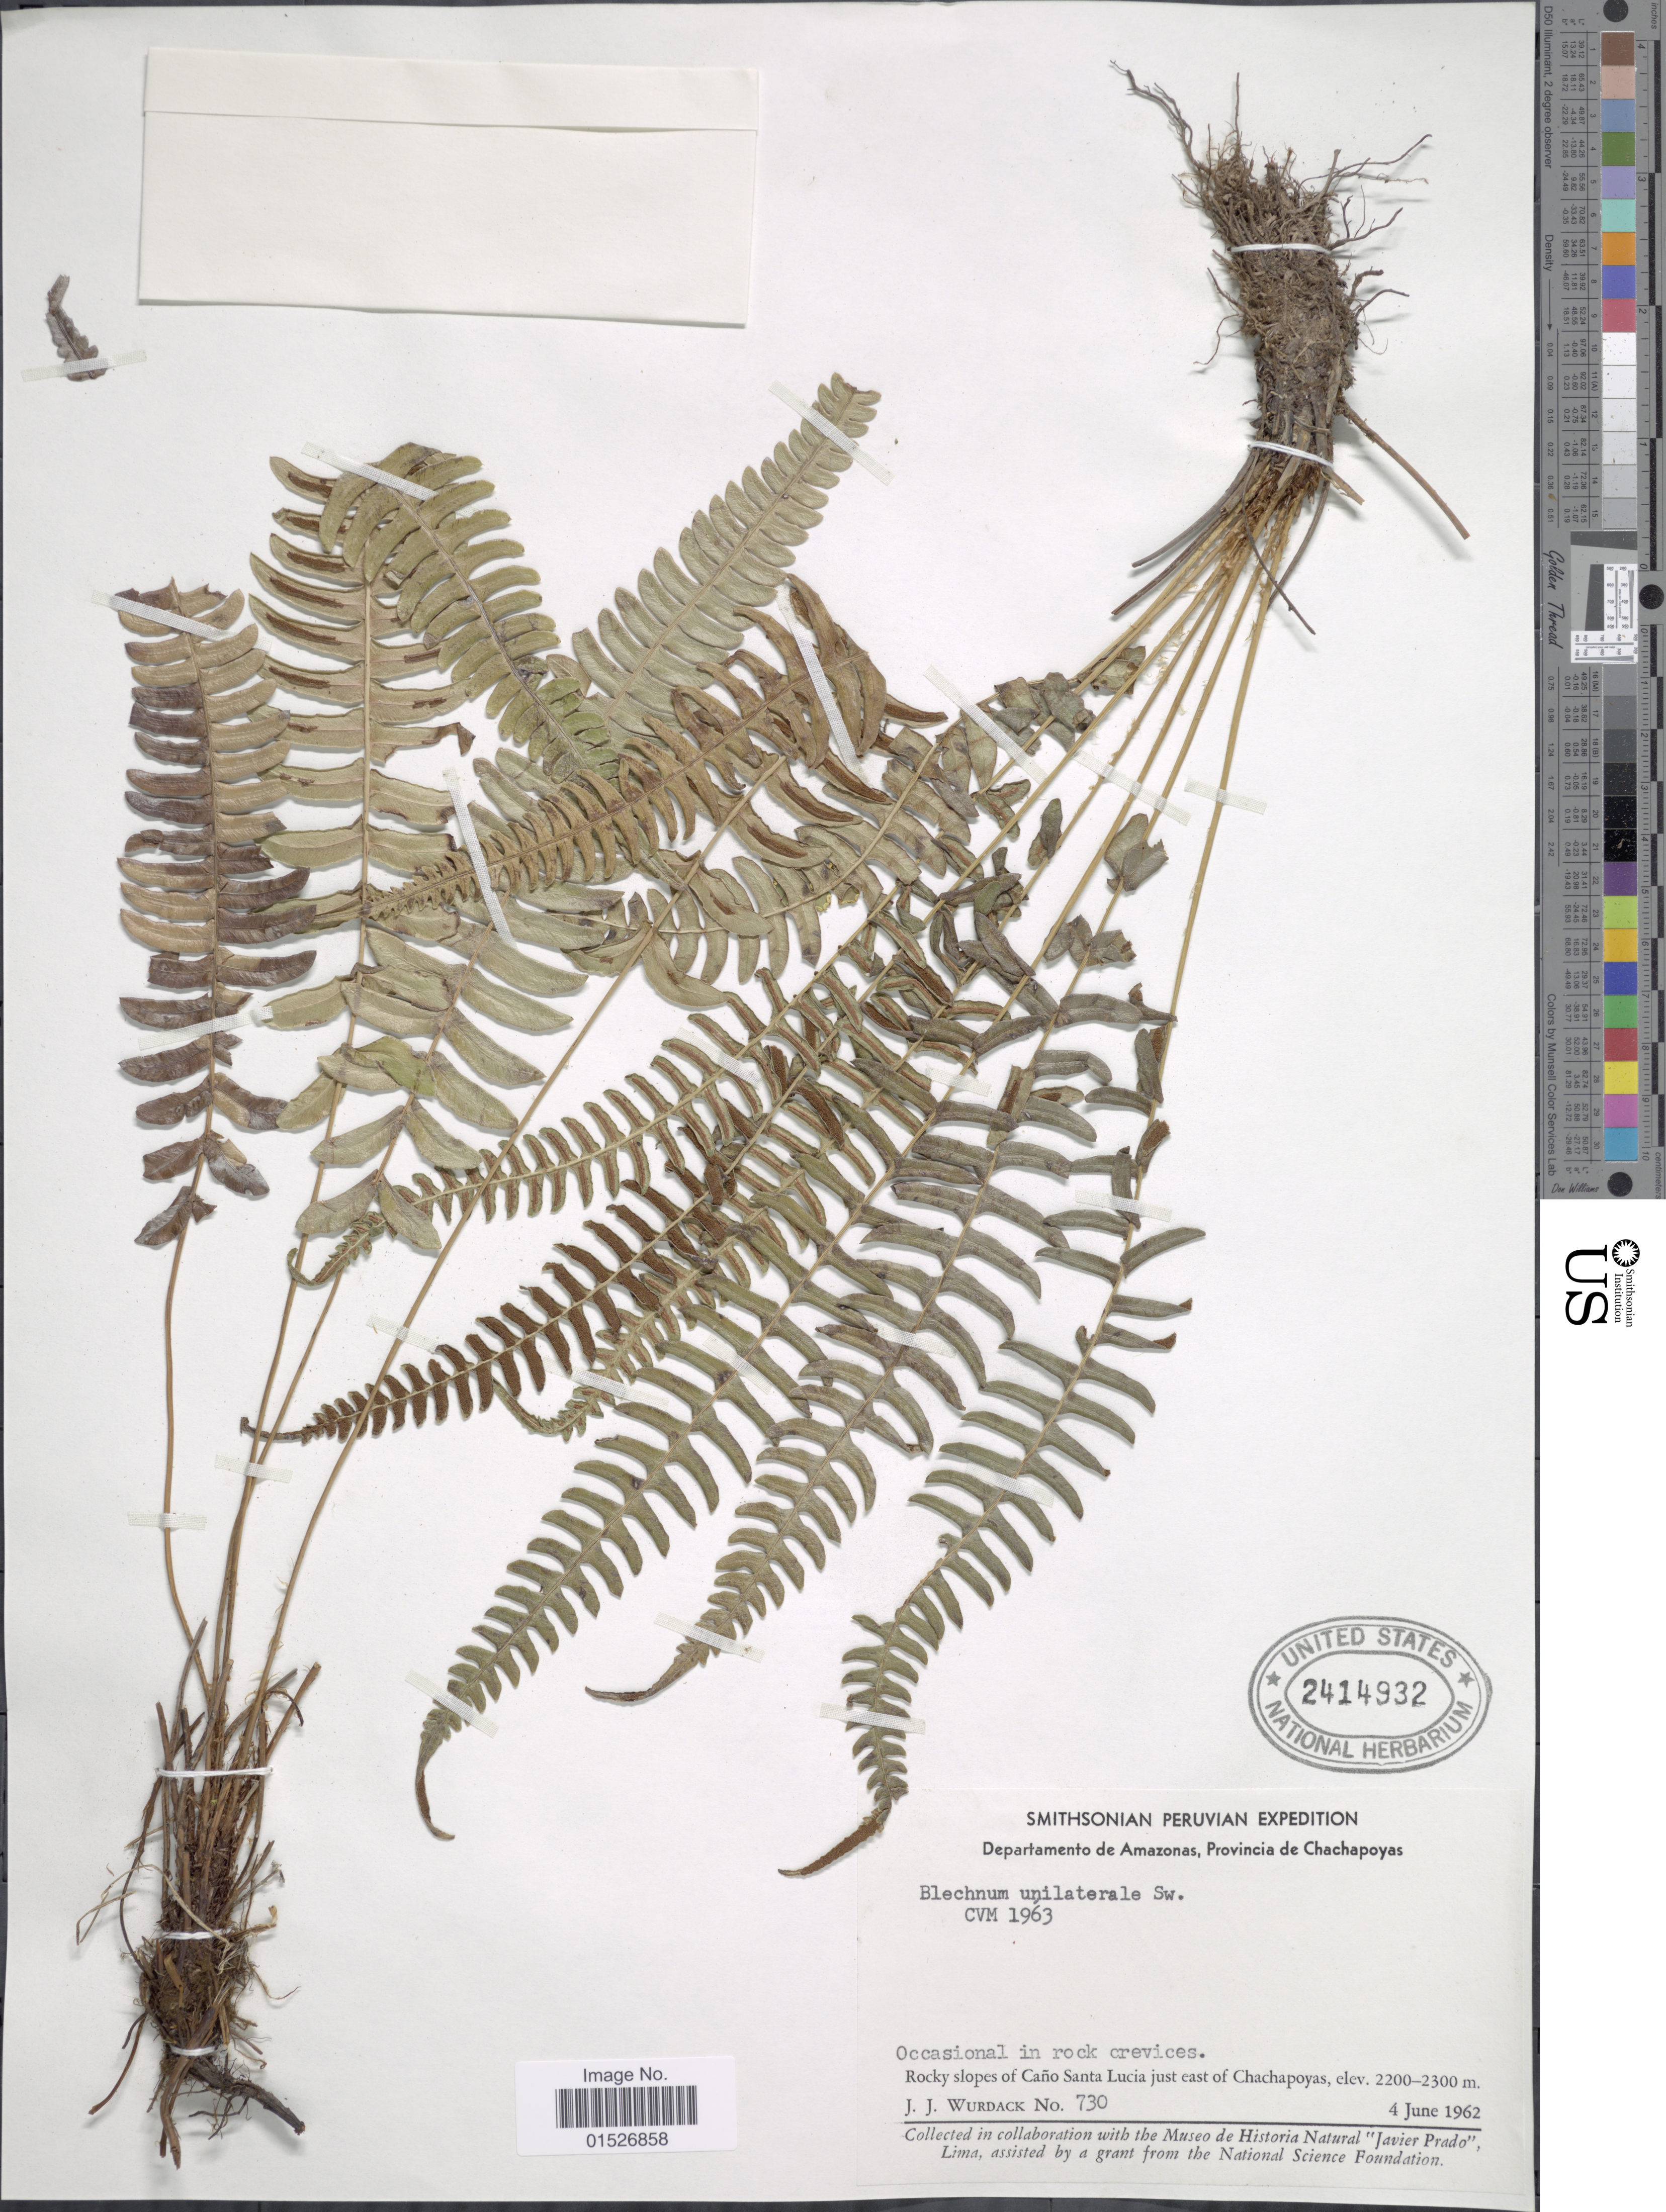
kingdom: Plantae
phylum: Tracheophyta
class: Polypodiopsida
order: Polypodiales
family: Blechnaceae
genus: Blechnum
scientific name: Blechnum polypodioides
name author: Raddi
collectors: J. J. Wurdack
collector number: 730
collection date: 1962-06-04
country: Peru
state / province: Amazonas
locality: Departamento de Amazonas, Provoincia de Chachapoyas. Rocky slopes of Cano Santa Lucia just east of Chachapoya.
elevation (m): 2200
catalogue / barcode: US 2414932